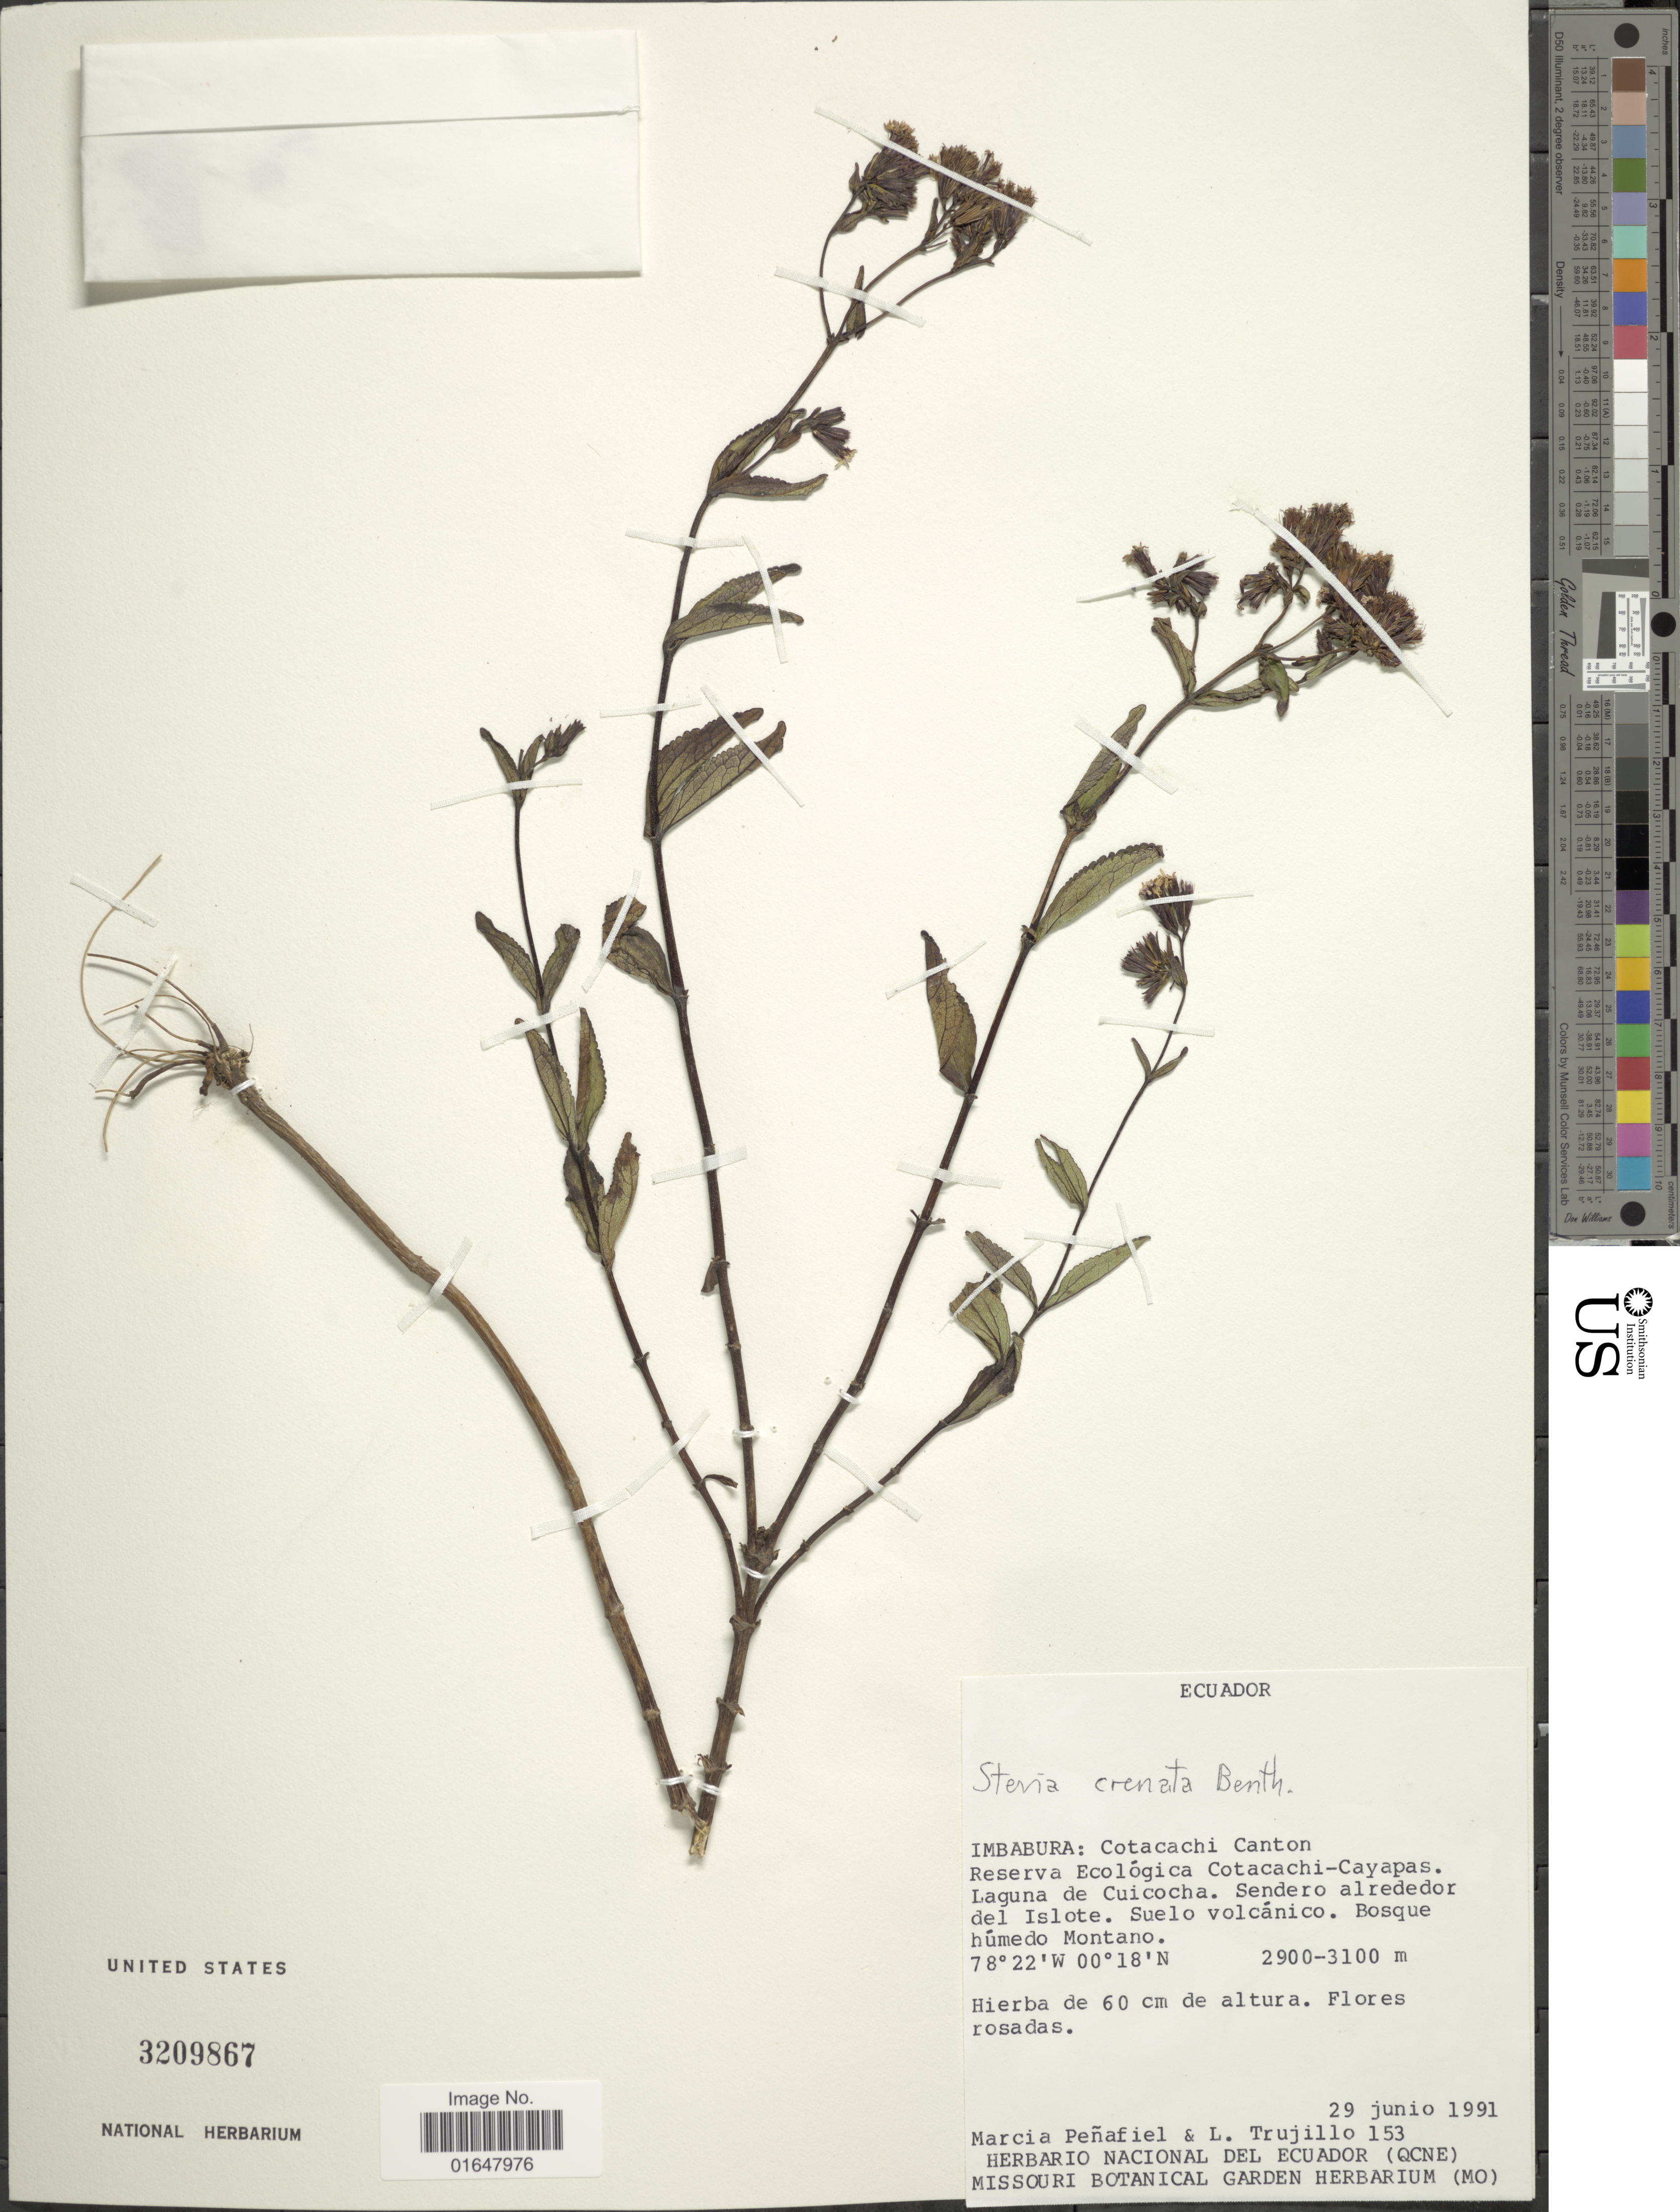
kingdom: Plantae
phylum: Tracheophyta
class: Magnoliopsida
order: Asterales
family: Asteraceae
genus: Stevia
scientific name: Stevia crenata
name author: Benth.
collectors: M. Penafiel & L. Trujillo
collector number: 153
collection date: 1991-06-29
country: Ecuador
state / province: Imbabura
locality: Cotacachi canton, Reserva Ecologica Cotacachi-Cayapas, Laguna de Cuicocha, Sendero alrededor del Islote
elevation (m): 2900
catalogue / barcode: US 3209867